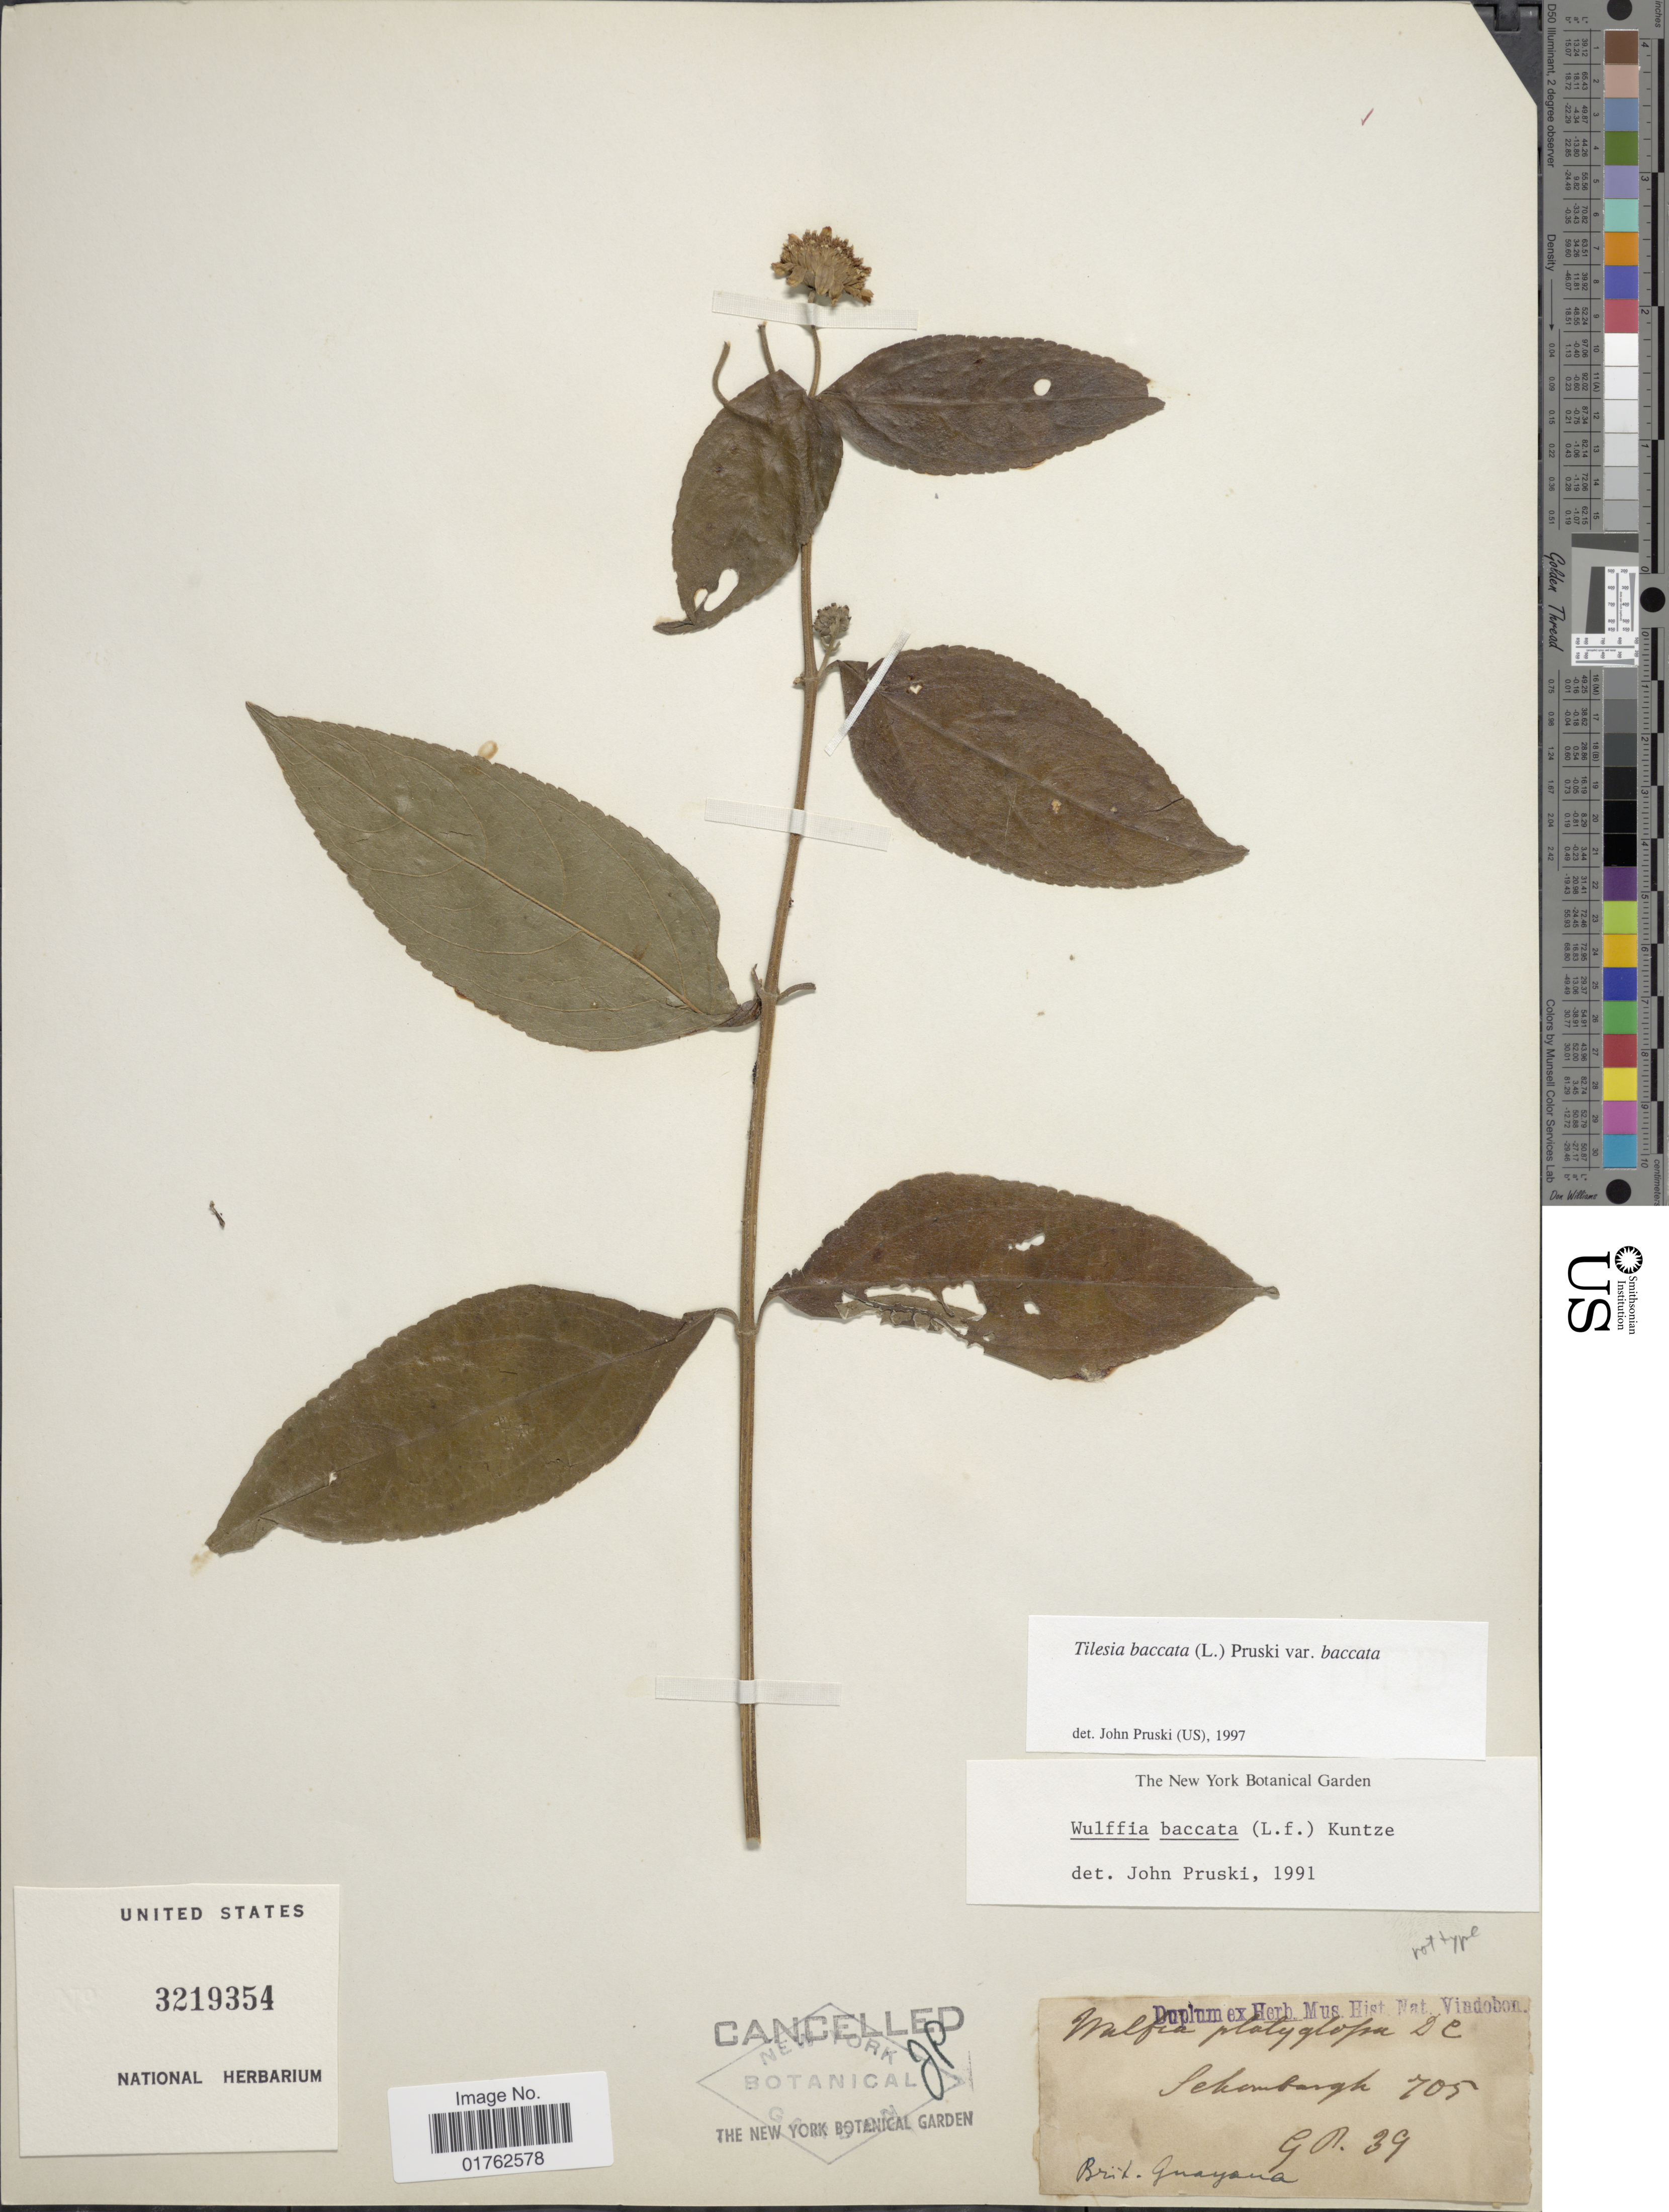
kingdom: Plantae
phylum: Tracheophyta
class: Magnoliopsida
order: Asterales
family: Asteraceae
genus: Wulffia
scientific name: Wulffia baccata var. baccata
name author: (L.) Kuntze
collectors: -- Schomburgk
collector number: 705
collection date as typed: Transcribed d/m/y: //39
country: Guyana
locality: G.R. [interpreted] Brit. Guyana.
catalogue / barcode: US 3219354